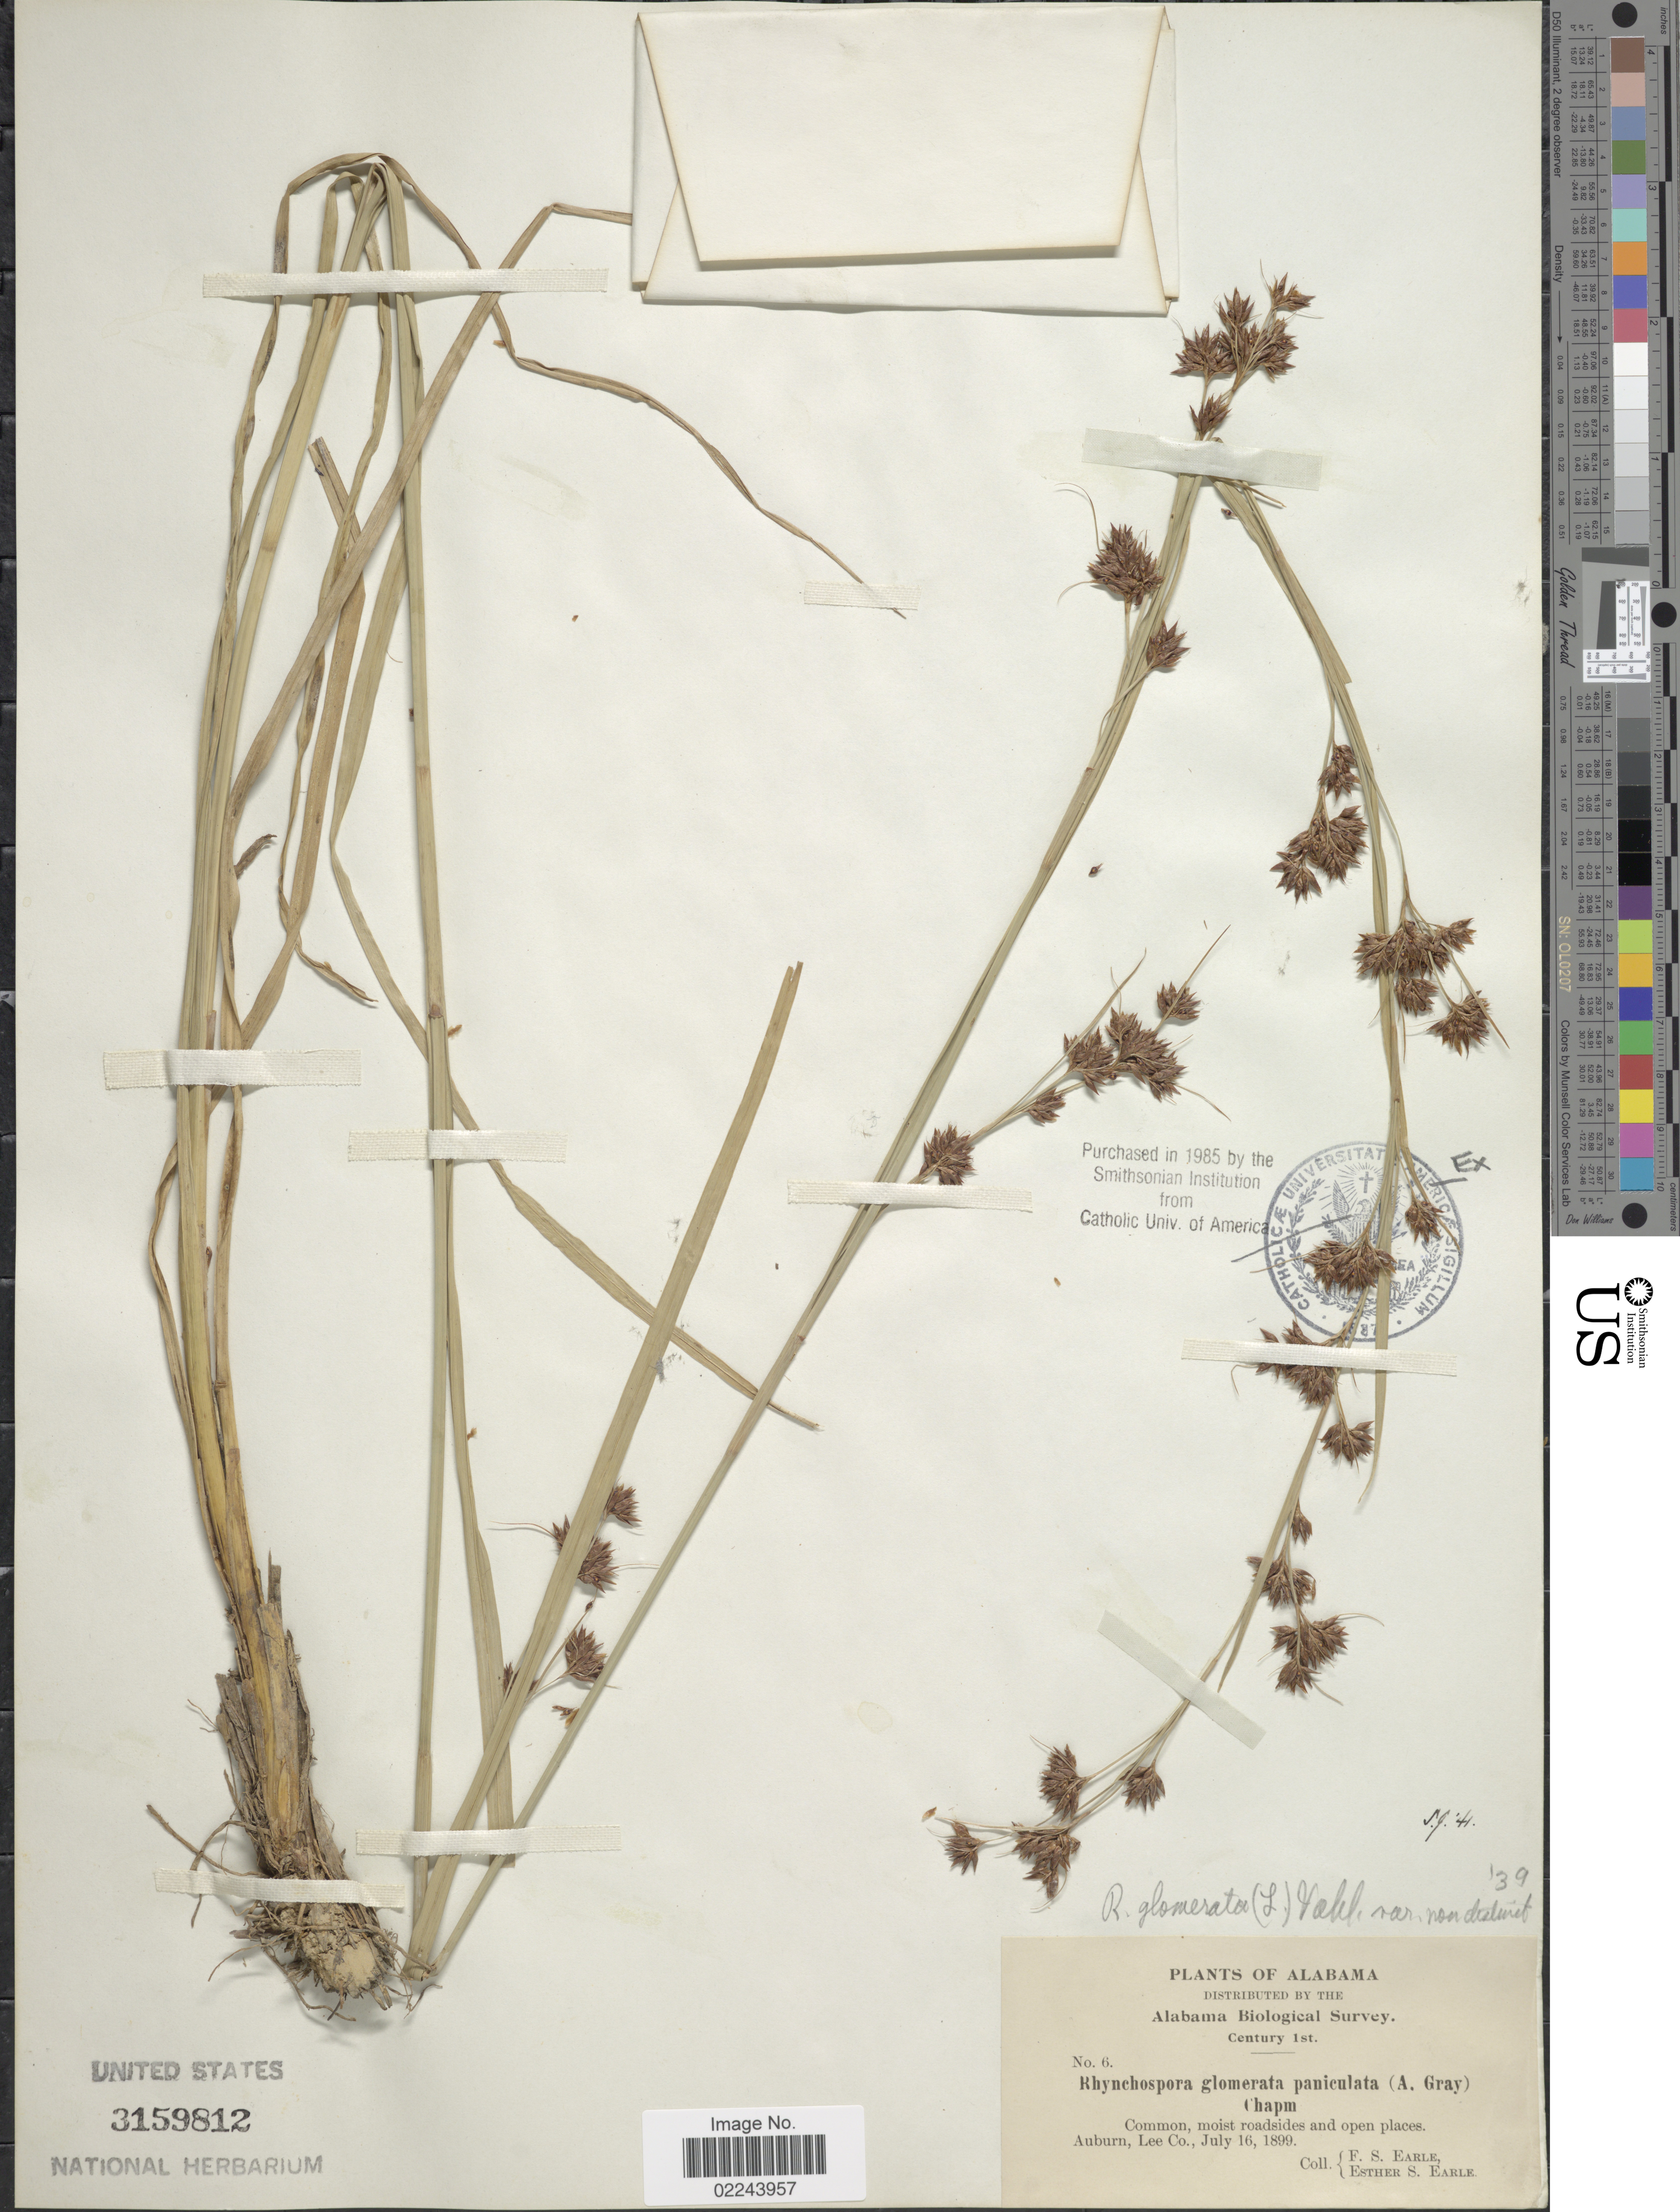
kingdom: Plantae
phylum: Tracheophyta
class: Liliopsida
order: Poales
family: Cyperaceae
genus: Rhynchospora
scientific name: Rhynchospora glomerata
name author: (L.) Vahl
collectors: F. S. Earle & E. S. Earle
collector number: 6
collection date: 1899-07-16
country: United States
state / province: Alabama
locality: Auburn, Lee Co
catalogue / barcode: US 3159812